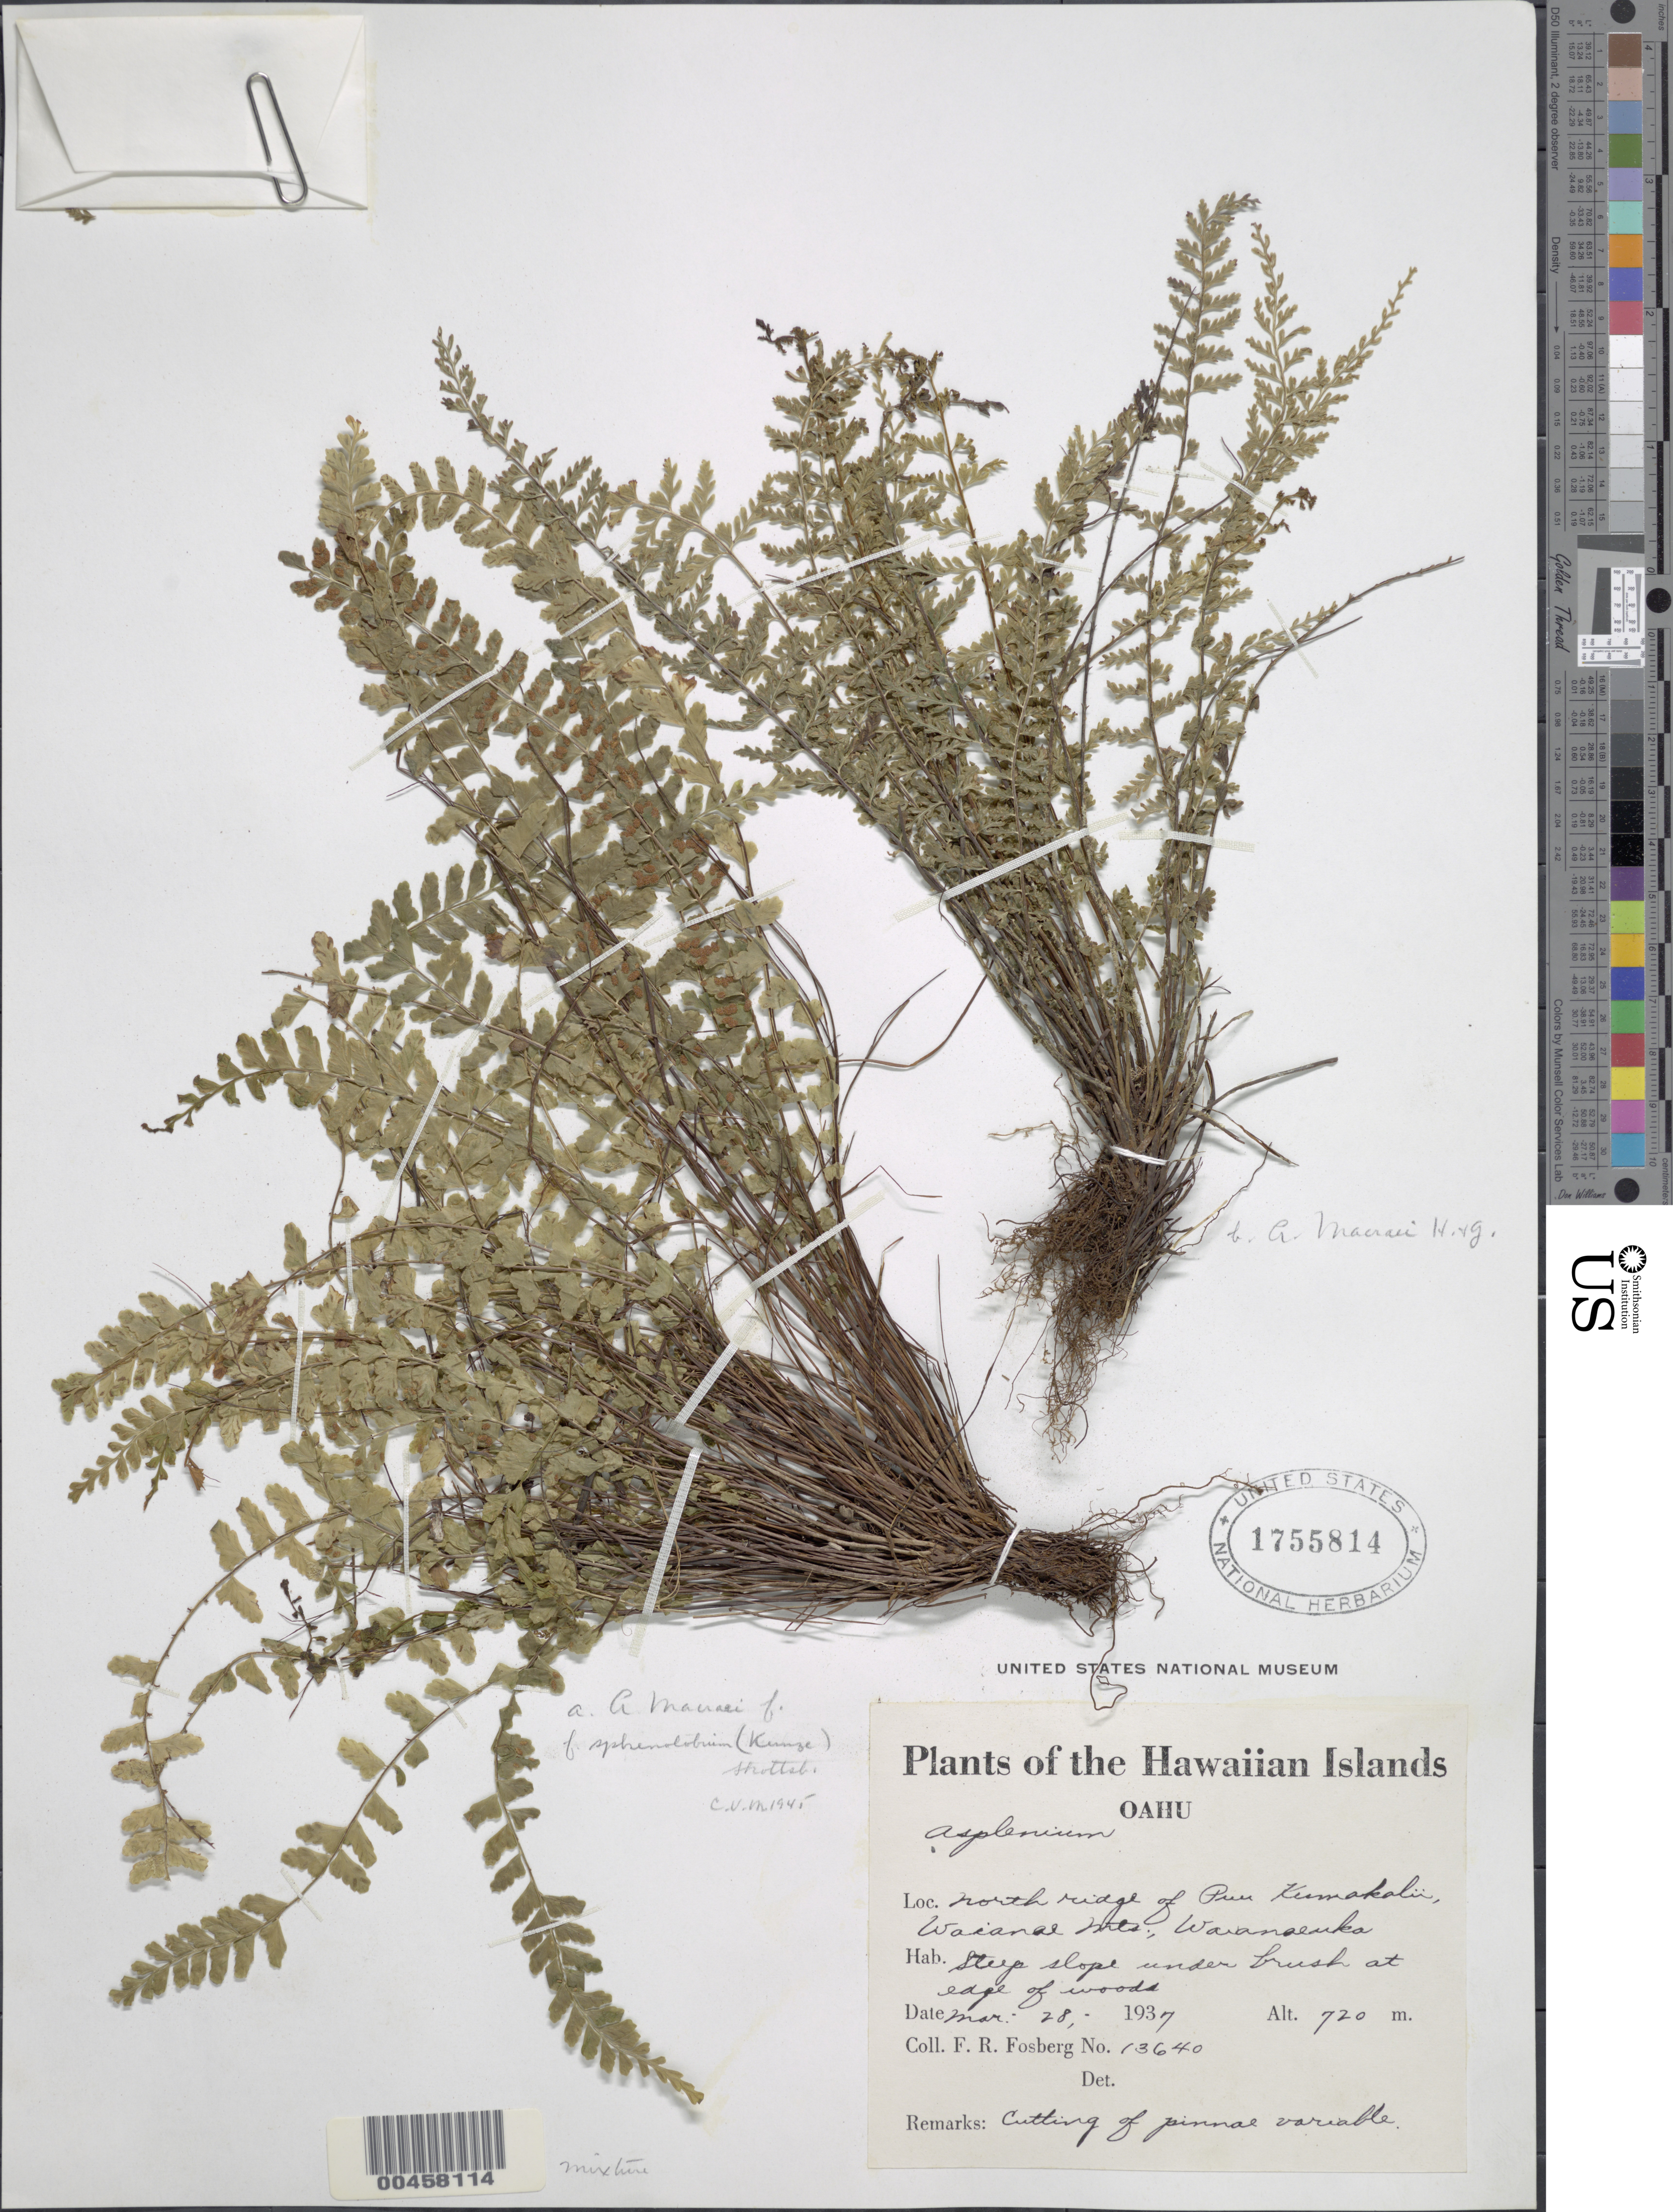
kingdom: Plantae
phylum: Tracheophyta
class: Polypodiopsida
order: Polypodiales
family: Aspleniaceae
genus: Asplenium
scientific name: Asplenium macraei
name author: Hook. & Grev.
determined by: Wagner, W. L., (BOT), Smithsonian Institution - National Museum of Natural History (UNITED STATES)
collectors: F. R. Fosberg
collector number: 13640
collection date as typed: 28 Mar 1937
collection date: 1937-03-28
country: United States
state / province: Hawaii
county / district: Honolulu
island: Oahu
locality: North ridge of Puu Kumakalii, Waianae Mts., Waianaeuka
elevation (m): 720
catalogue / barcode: US 1755814